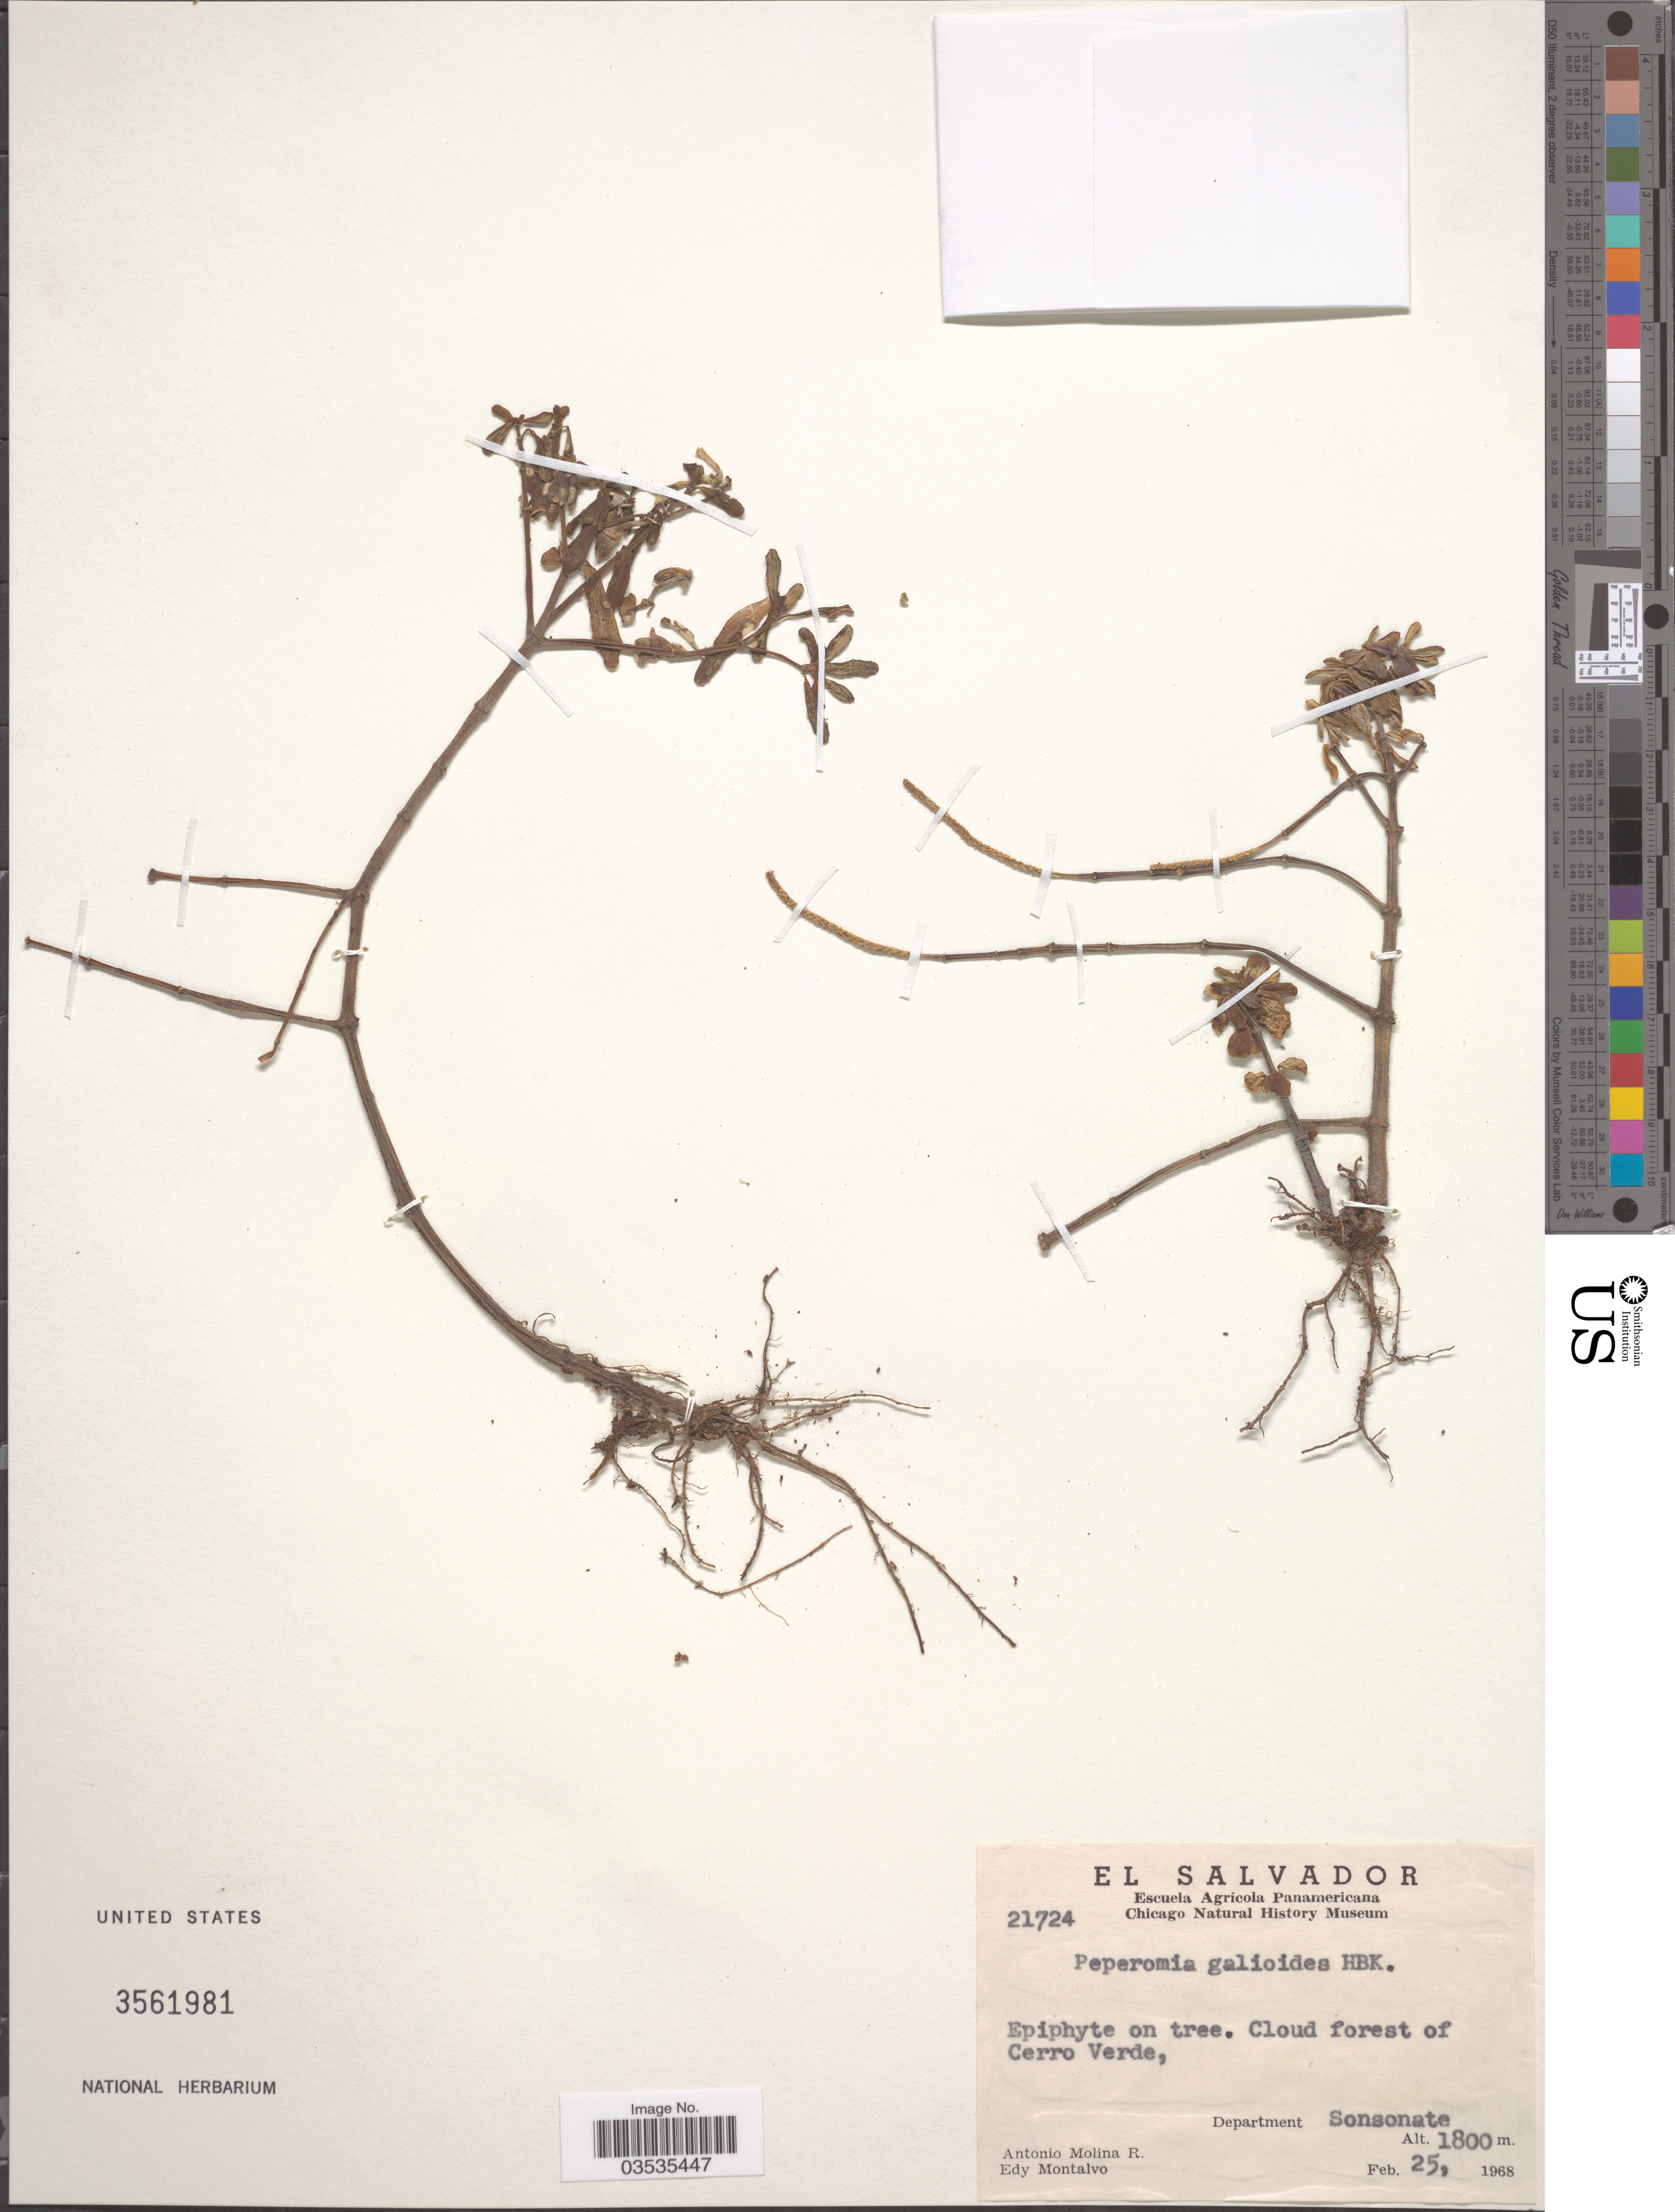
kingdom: Plantae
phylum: Tracheophyta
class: Magnoliopsida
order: Piperales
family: Piperaceae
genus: Peperomia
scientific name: Peperomia galioides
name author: Kunth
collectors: A. Molina R. & E. A. Montalvo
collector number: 21724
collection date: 1968-02-25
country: El Salvador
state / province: Sonsonate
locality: Cloud forest of Cerro Verde, Department Sonsonate.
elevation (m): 1800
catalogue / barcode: US 3561981